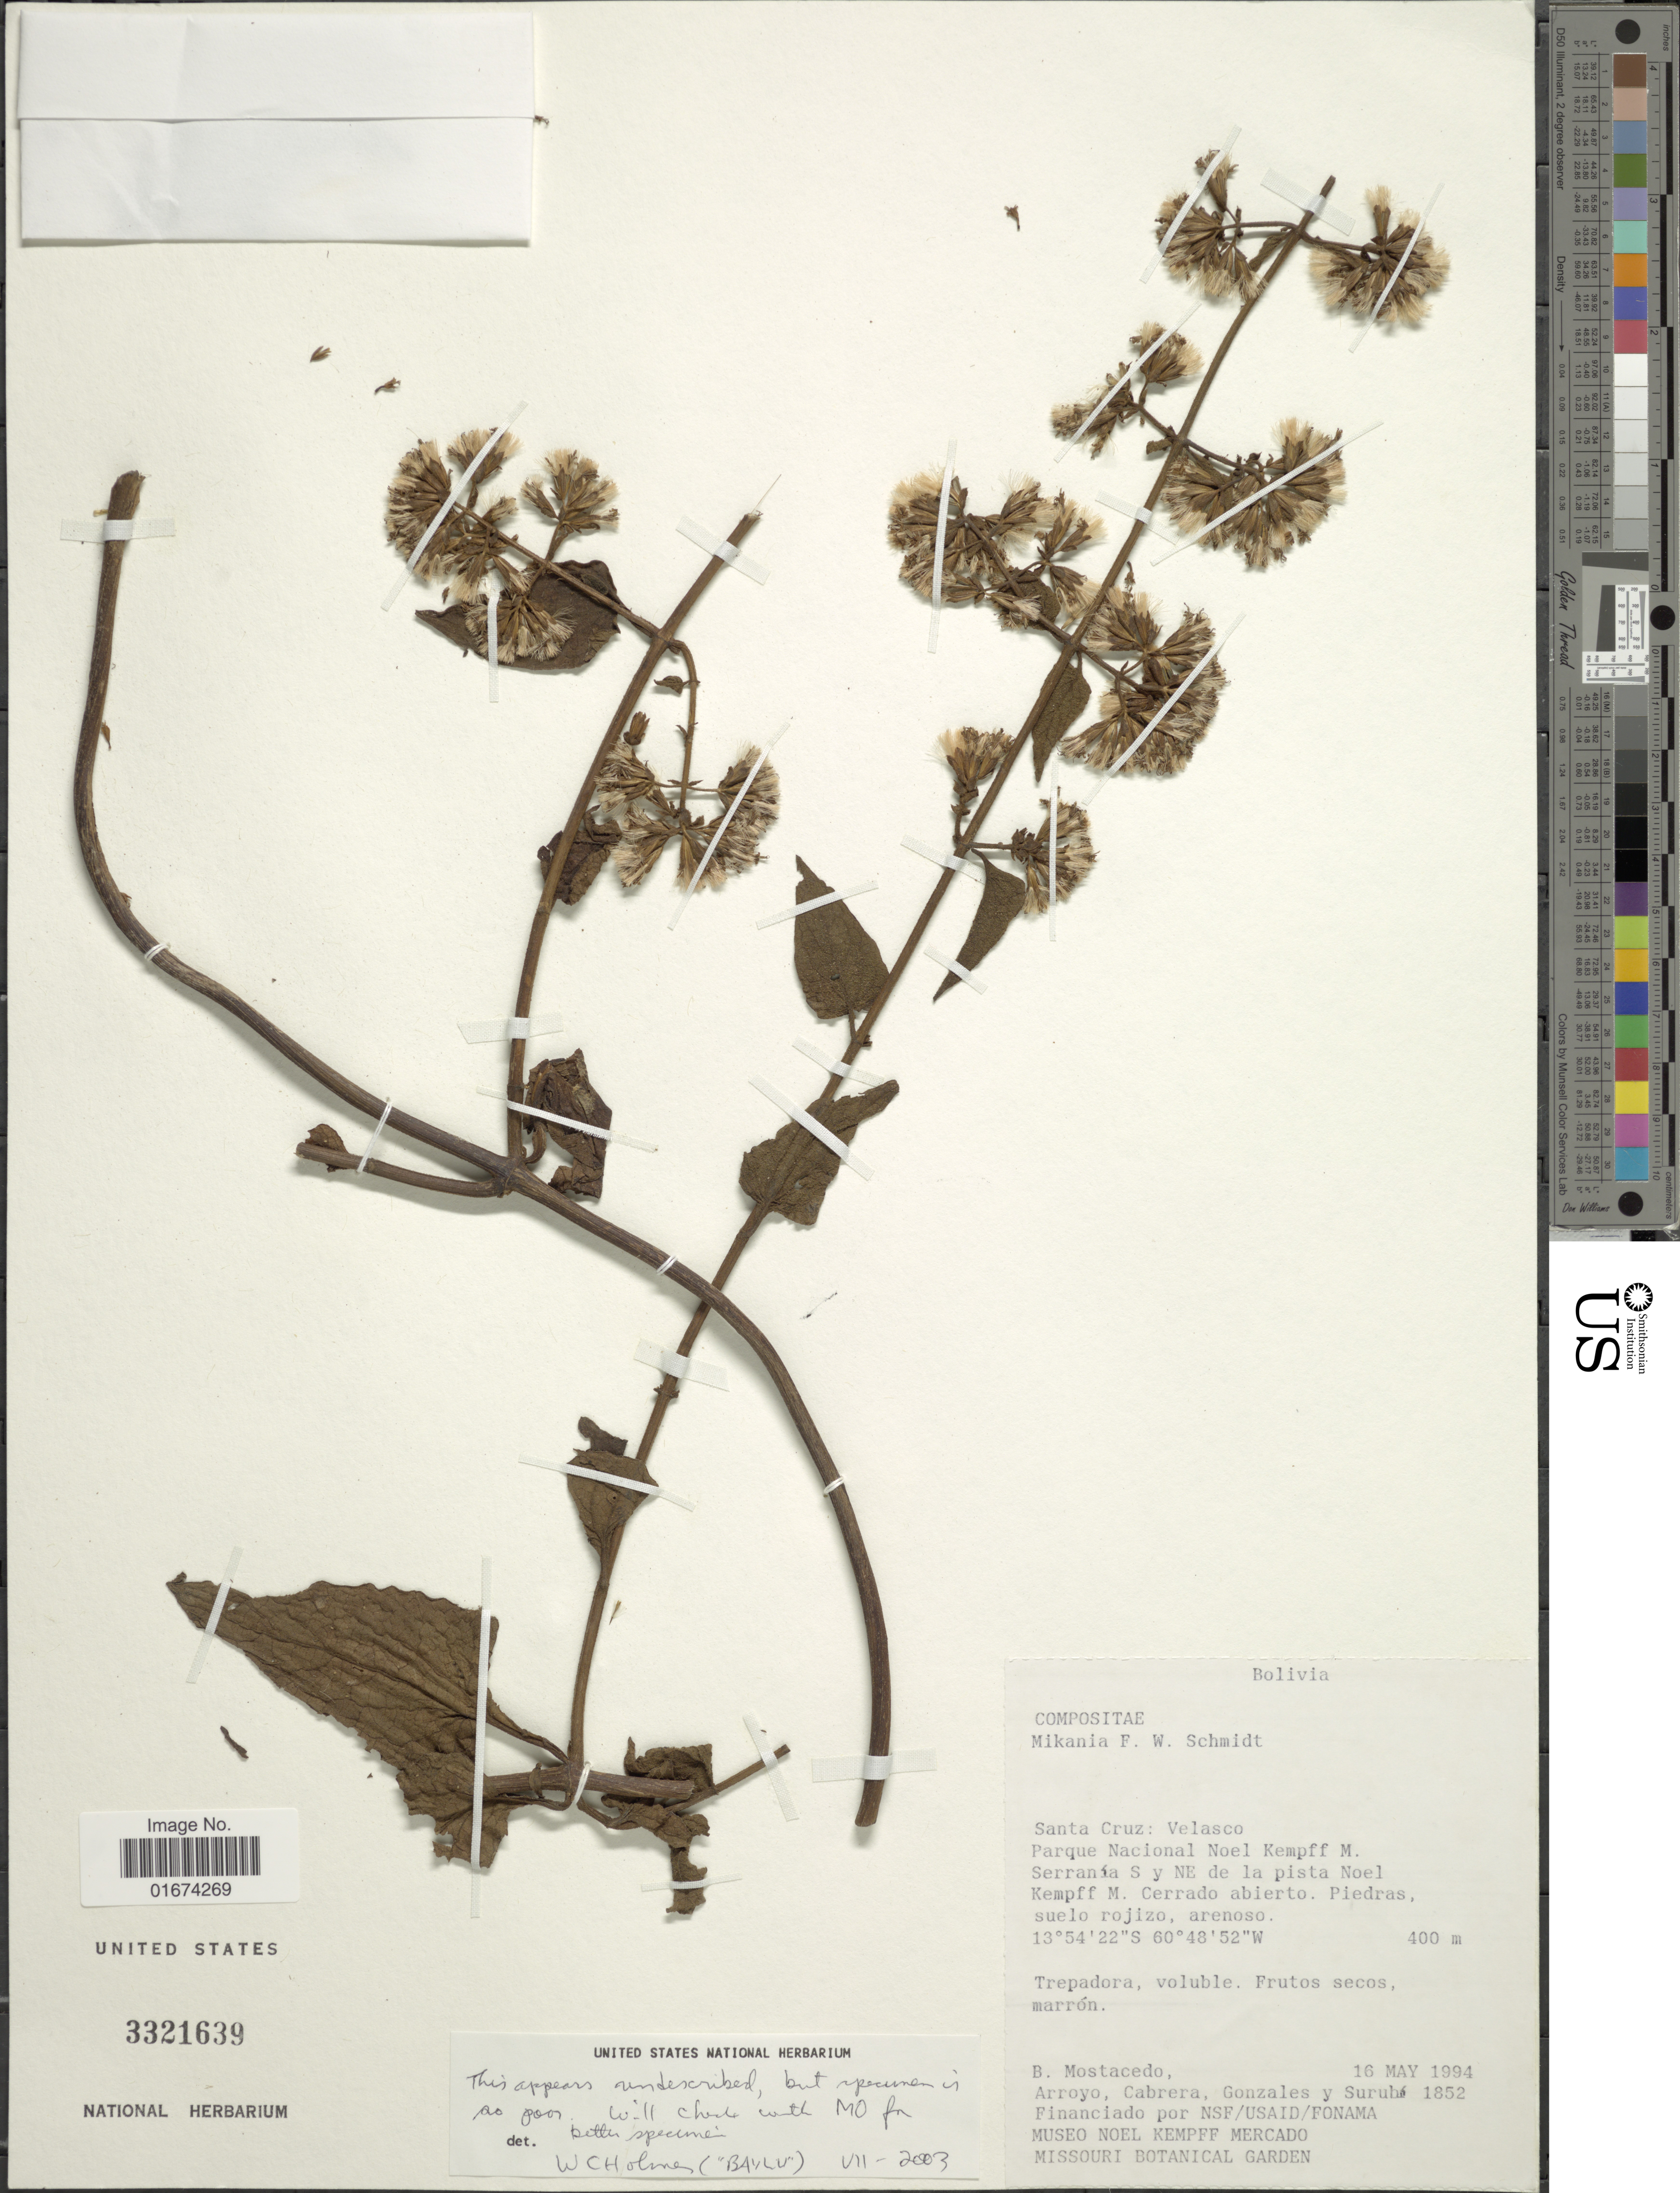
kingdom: Plantae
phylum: Tracheophyta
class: Magnoliopsida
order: Asterales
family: Asteraceae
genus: Mikania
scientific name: Mikania sp.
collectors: B. Mostacedo, Arroyo, --, Cabrera, --, Gonzales, -- & Surubi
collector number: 1852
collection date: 1994-05-16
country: Bolivia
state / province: Santa Cruz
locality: Velasco, Parque Nacional Noel Kempff M Serrania S y NE de la pista Noel Kempff M. cerrado abierto. Piedras suelo rojizo, arenoso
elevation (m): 400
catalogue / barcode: US 3321639